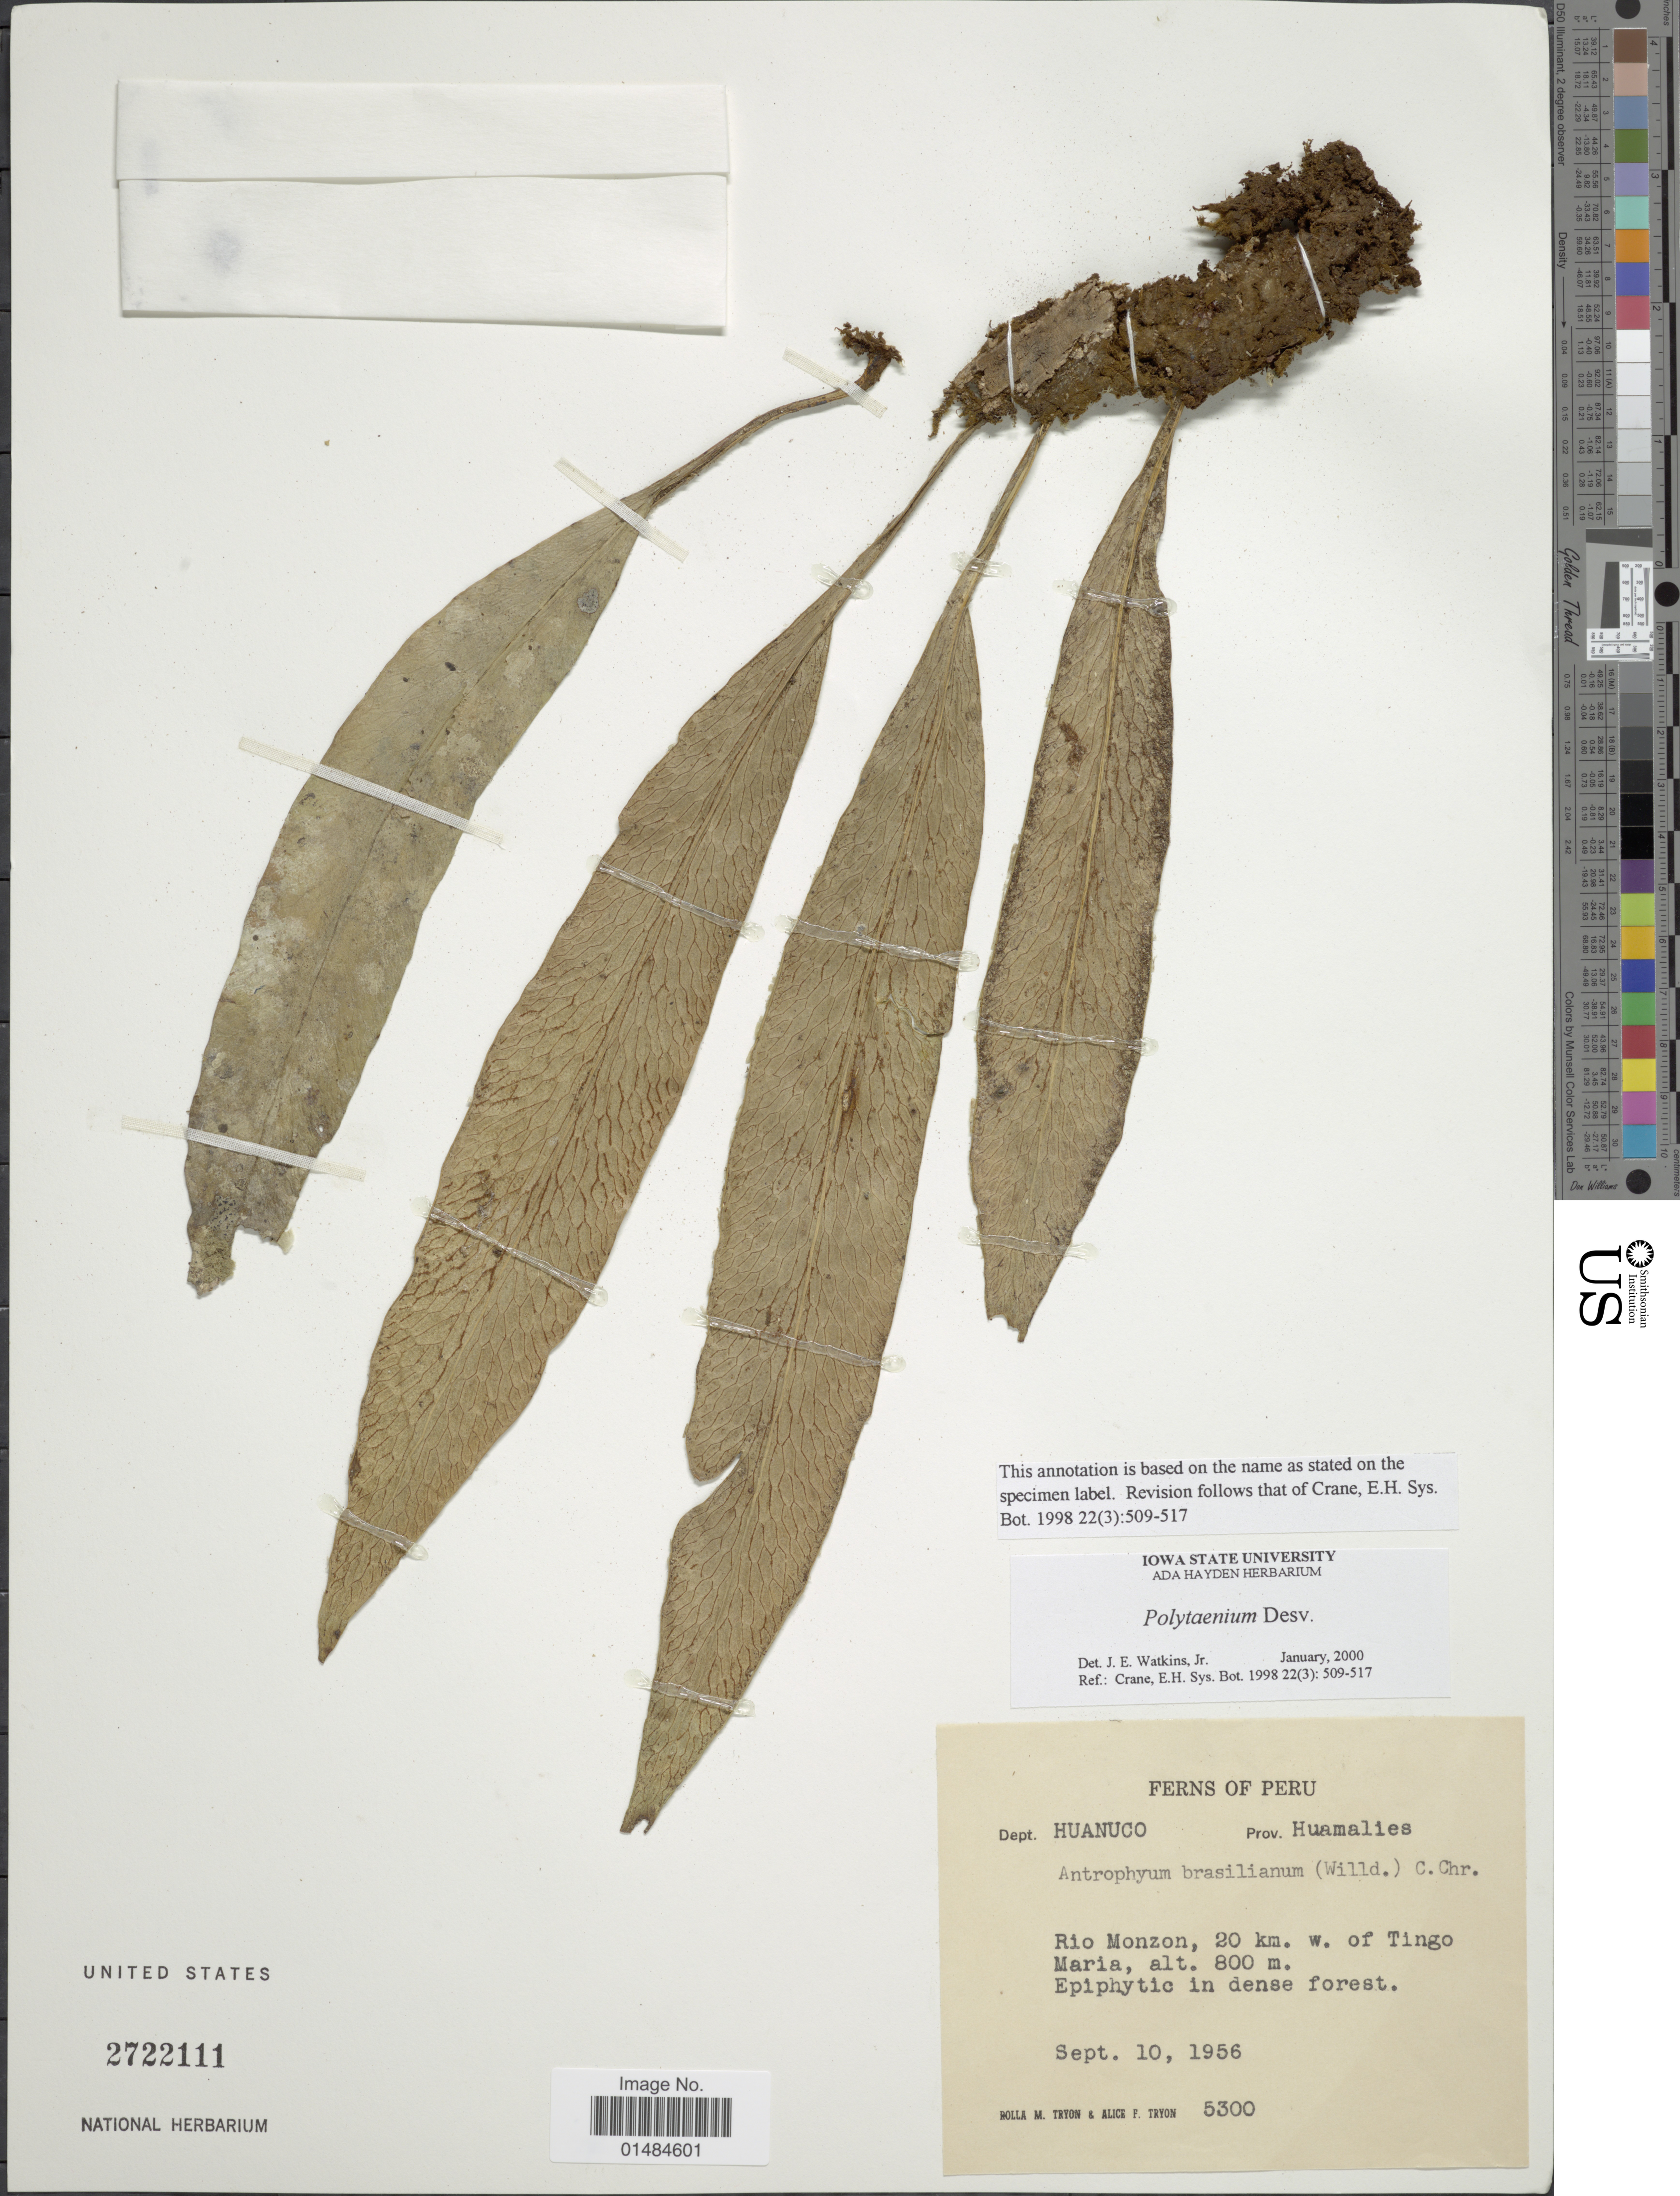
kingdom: Plantae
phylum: Tracheophyta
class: Polypodiopsida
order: Polypodiales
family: Pteridaceae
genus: Polytaenium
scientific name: Polytaenium brasilianum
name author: Benedict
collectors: R. M. Tryon & A. F. Tryon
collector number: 5300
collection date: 1956-09-10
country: Peru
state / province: Huánuco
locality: Huamalies. Rio Monzon, 20 km. w. of Tingo Maria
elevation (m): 800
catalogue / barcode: US 2722111